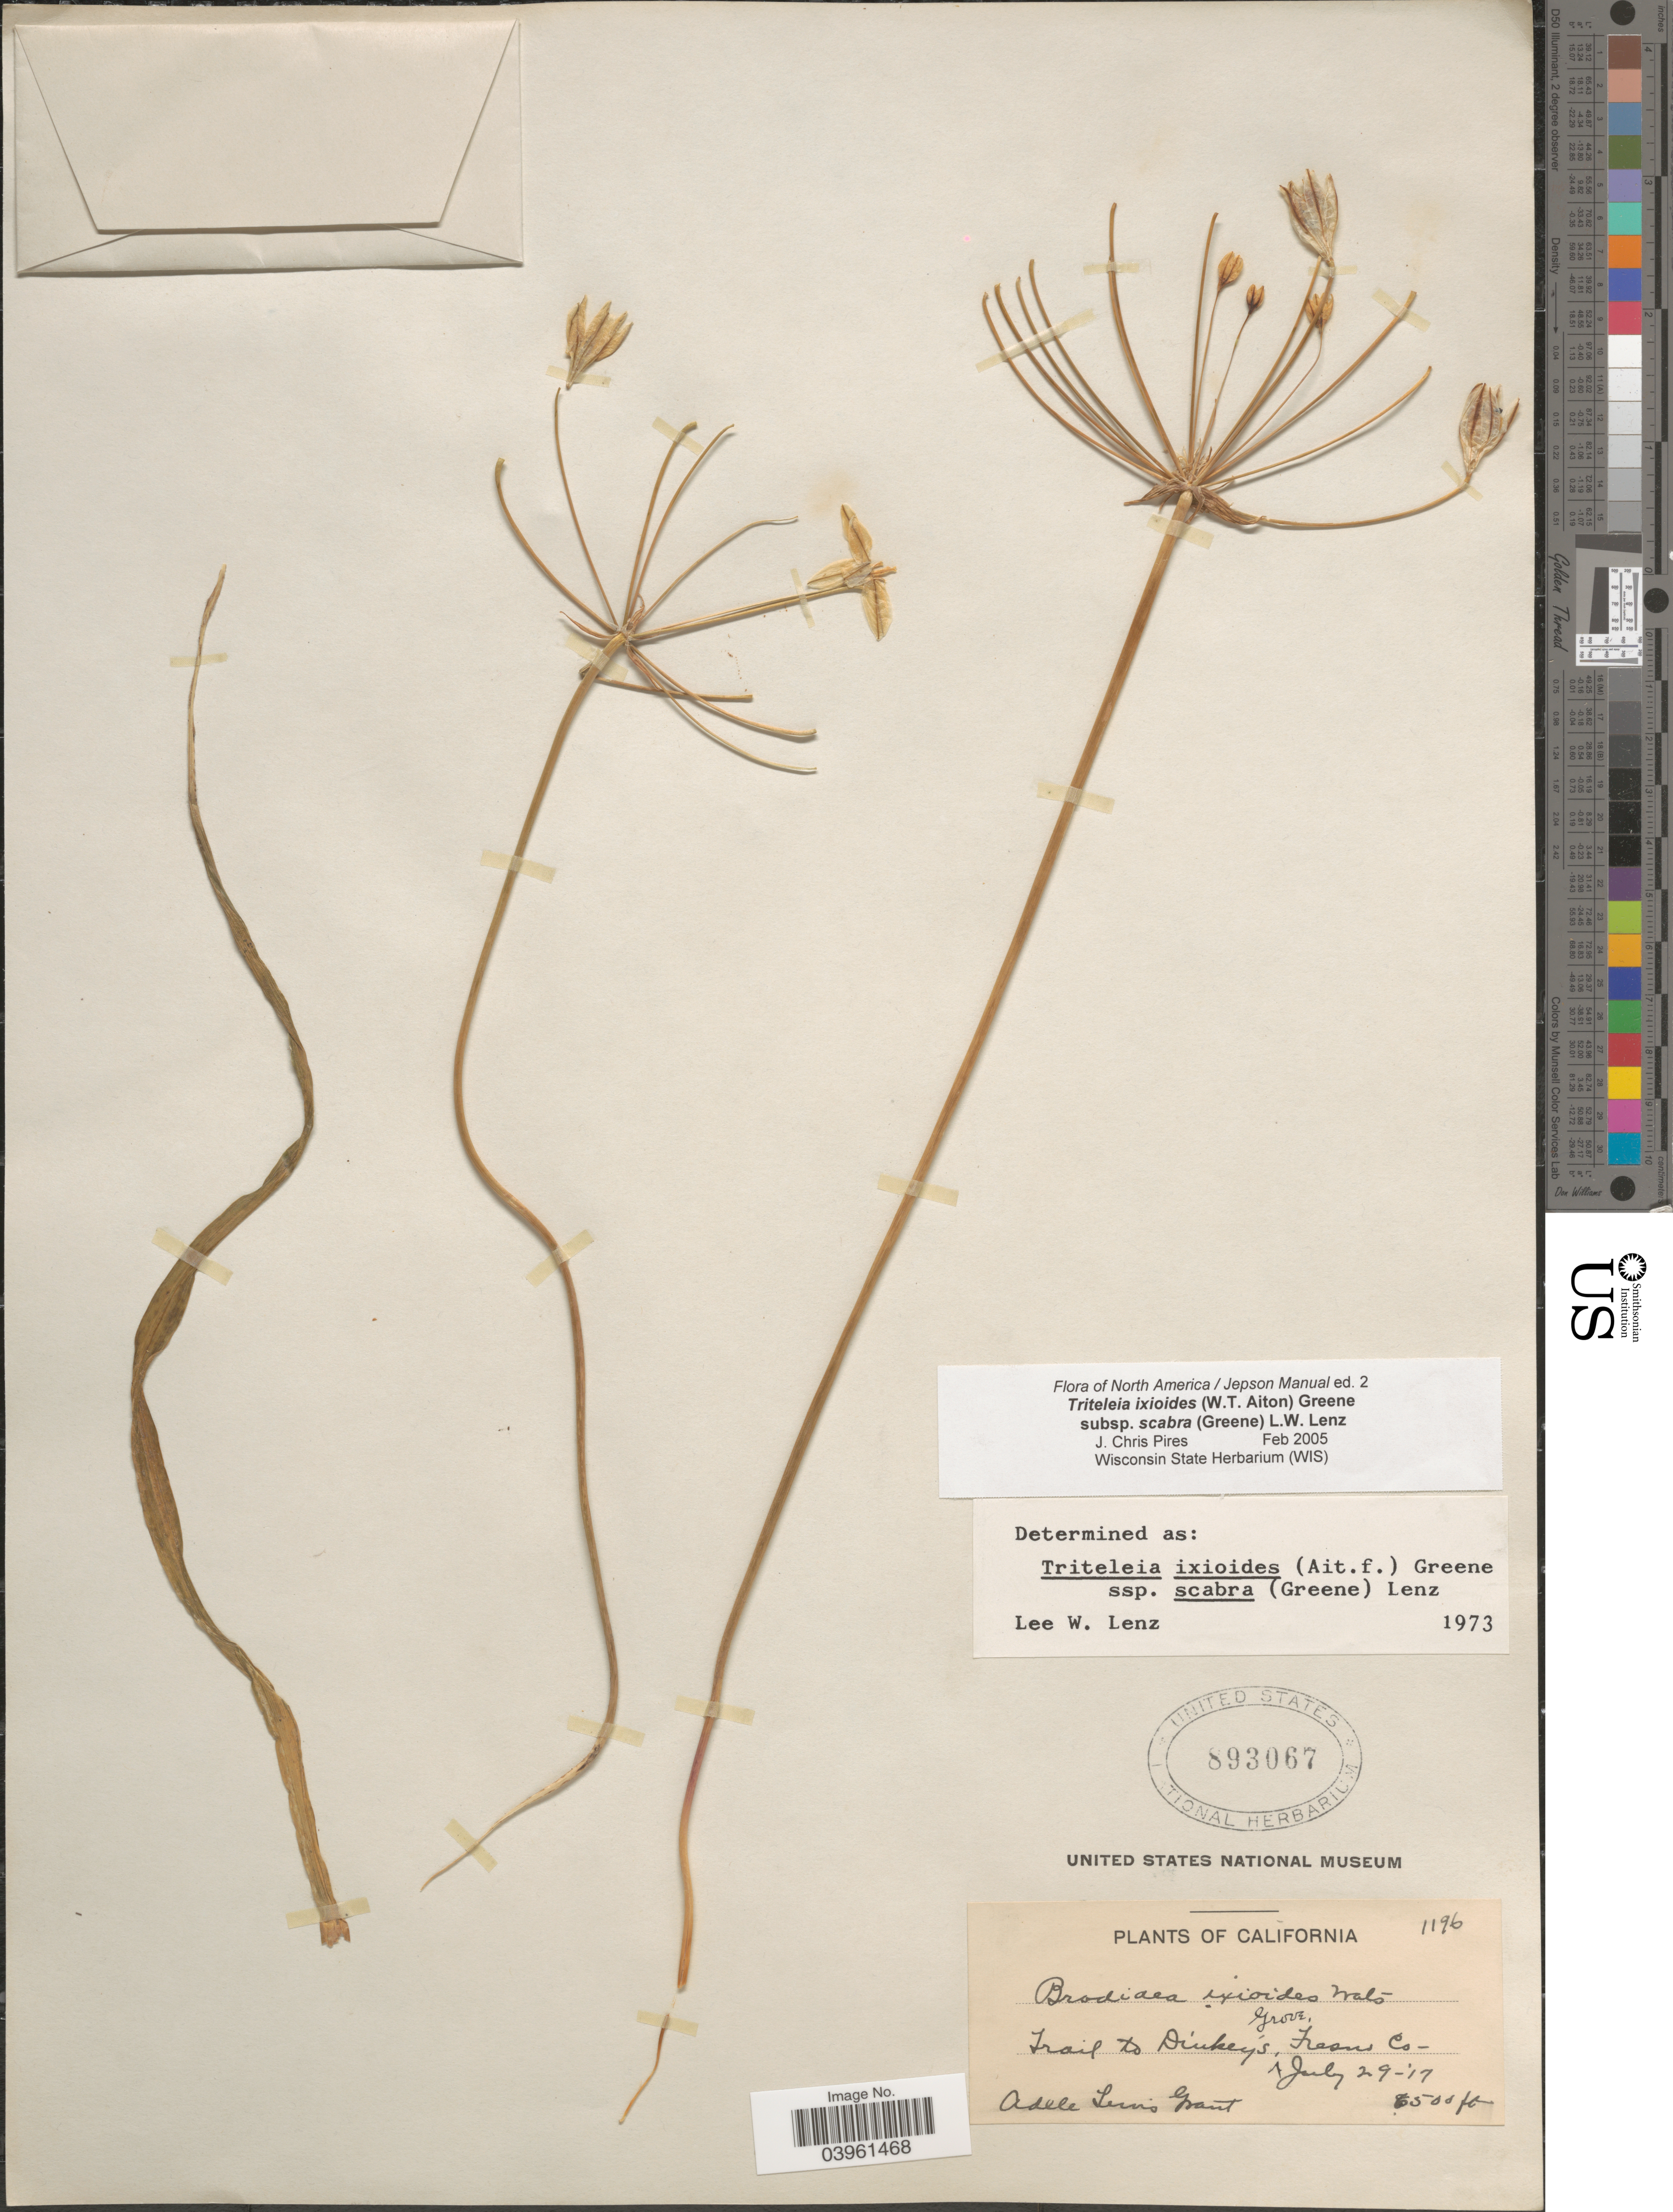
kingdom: Plantae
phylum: Tracheophyta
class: Liliopsida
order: Asparagales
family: Asparagaceae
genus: Triteleia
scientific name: Triteleia ixioides subsp. scabra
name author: (R. Br.) Greene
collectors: A. L. Grant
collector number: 1196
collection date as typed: Transcribed d/m/y: 29/7/17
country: United States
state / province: California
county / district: Fresno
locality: Trail to Dinkey's, Grove, Fresno Co.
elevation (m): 1981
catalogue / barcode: US 893067